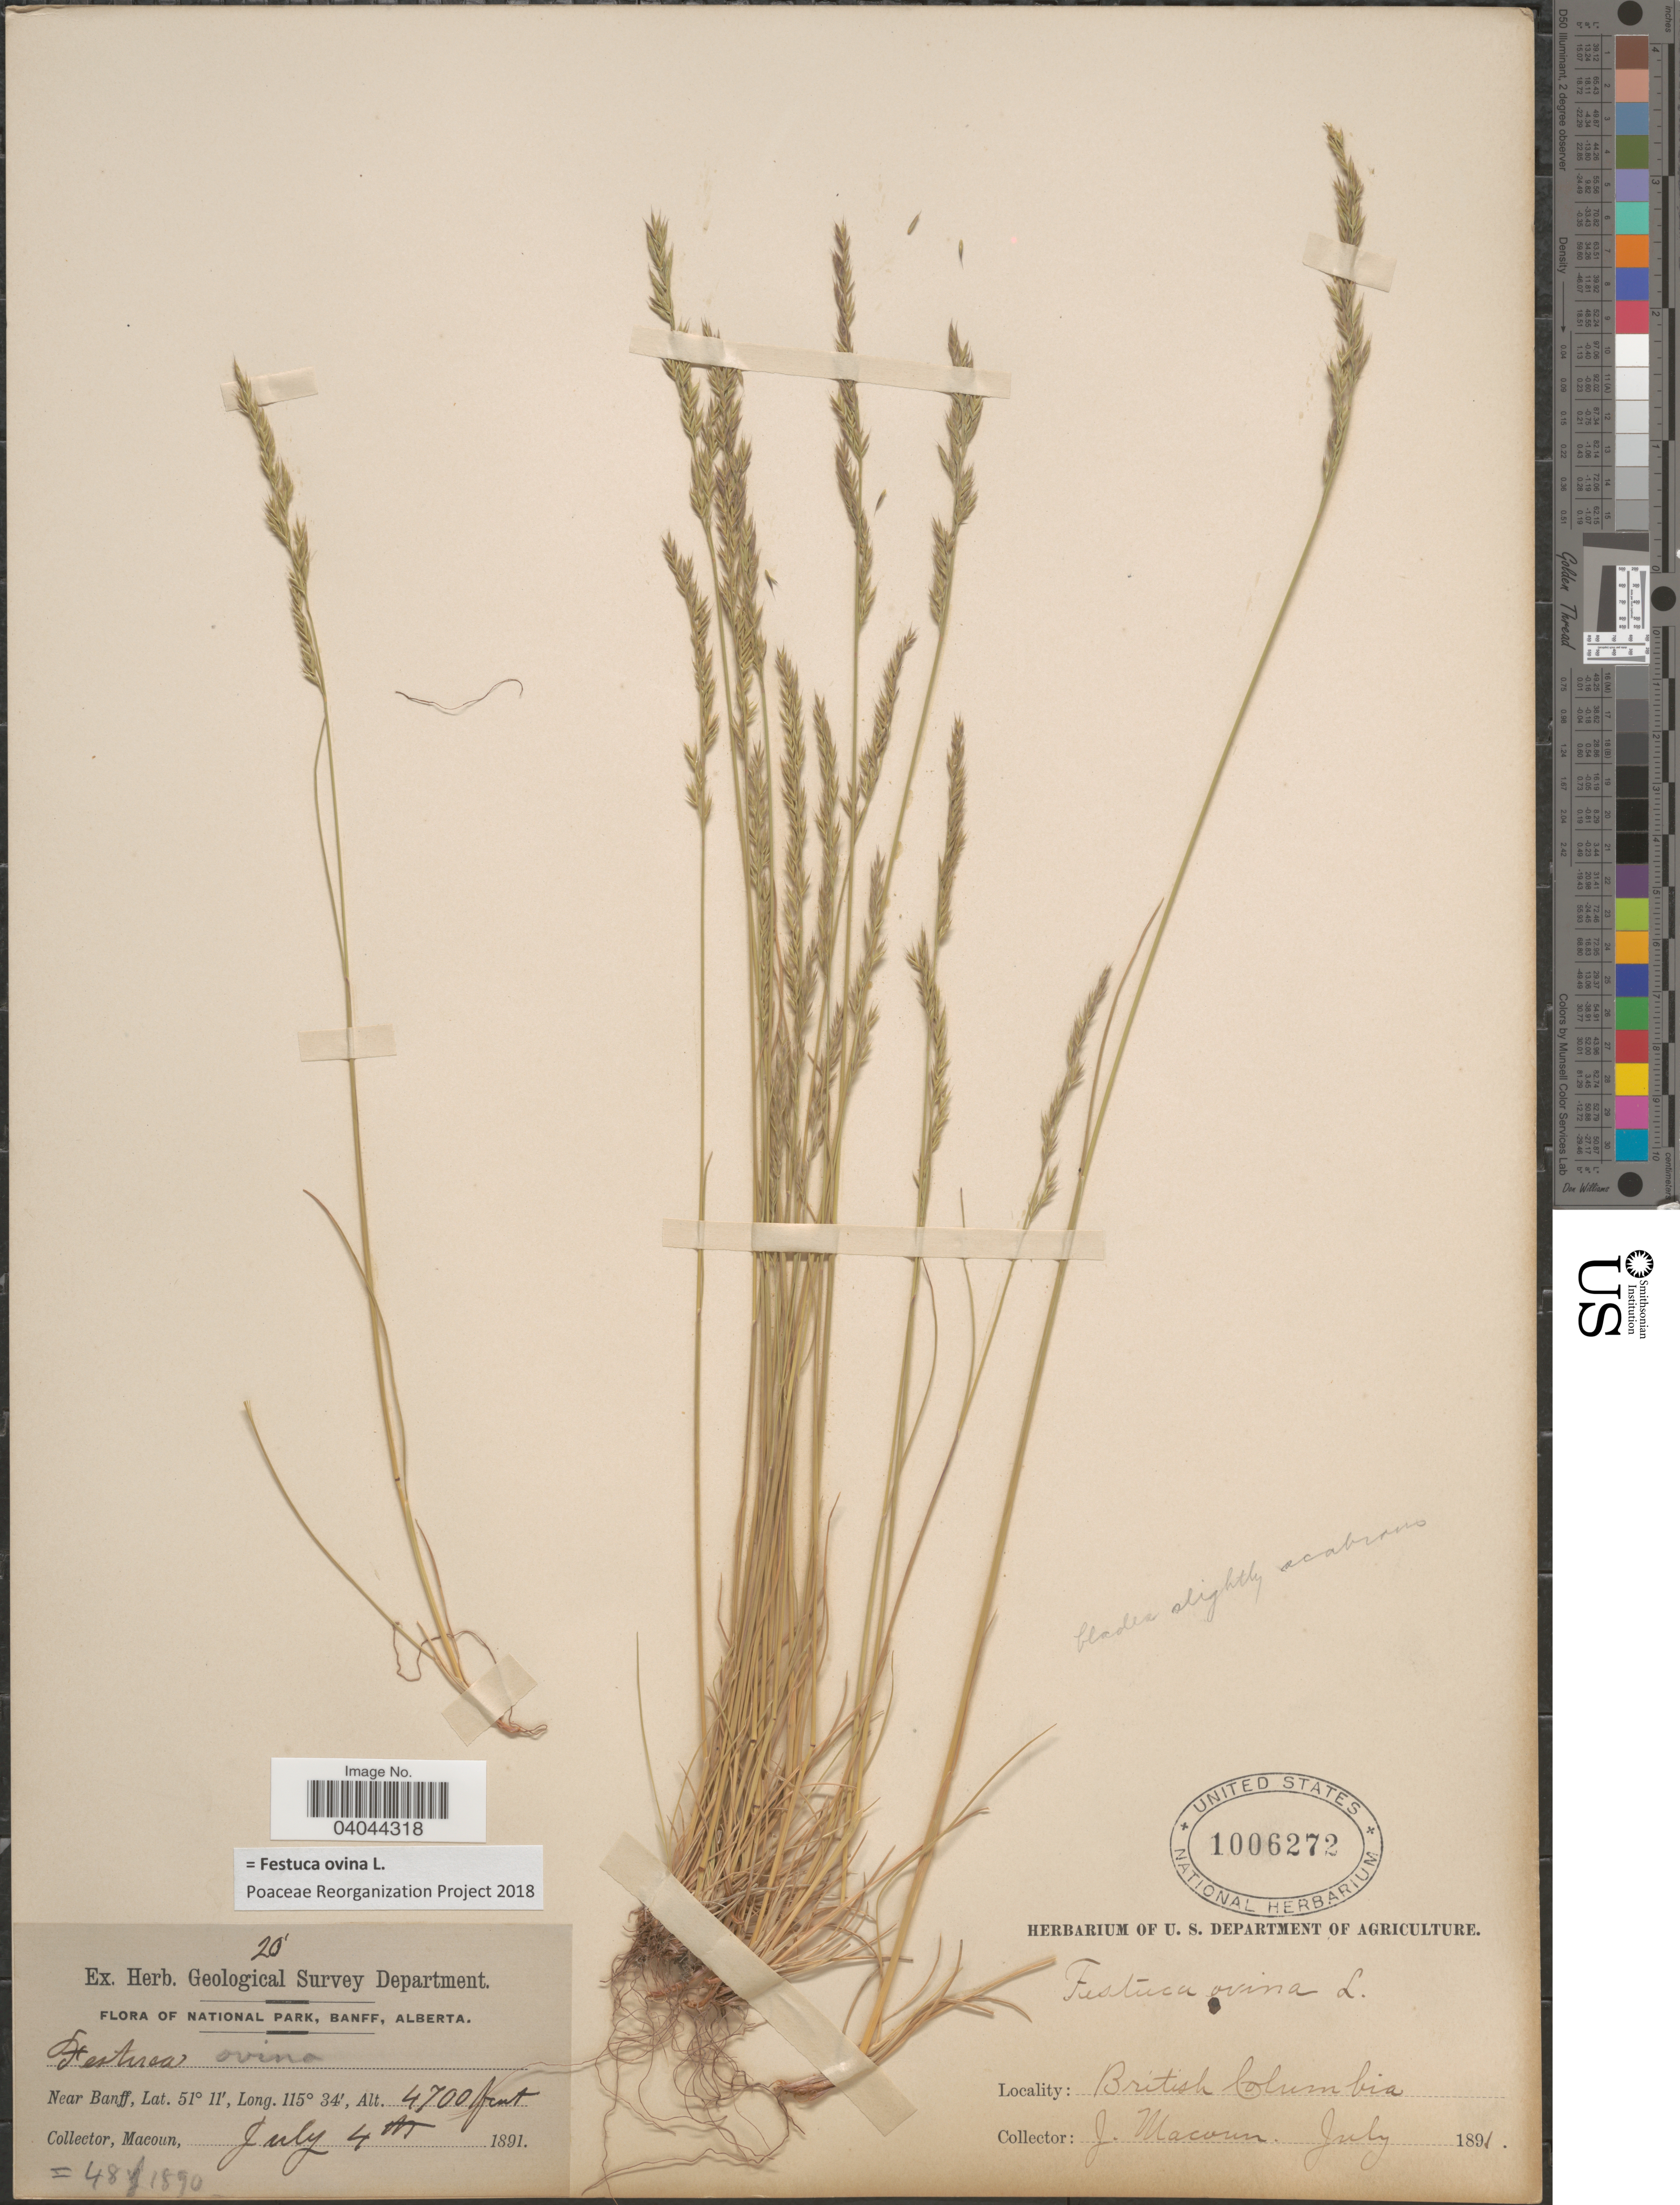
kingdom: Plantae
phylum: Tracheophyta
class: Liliopsida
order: Poales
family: Poaceae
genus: Festuca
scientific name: Festuca ovina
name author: L.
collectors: J. Macoun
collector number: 20?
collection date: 1891-07-04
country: Canada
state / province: Alberta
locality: National Park, Banff. Near Banff. British Columbia.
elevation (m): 1433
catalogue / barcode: US 1006272